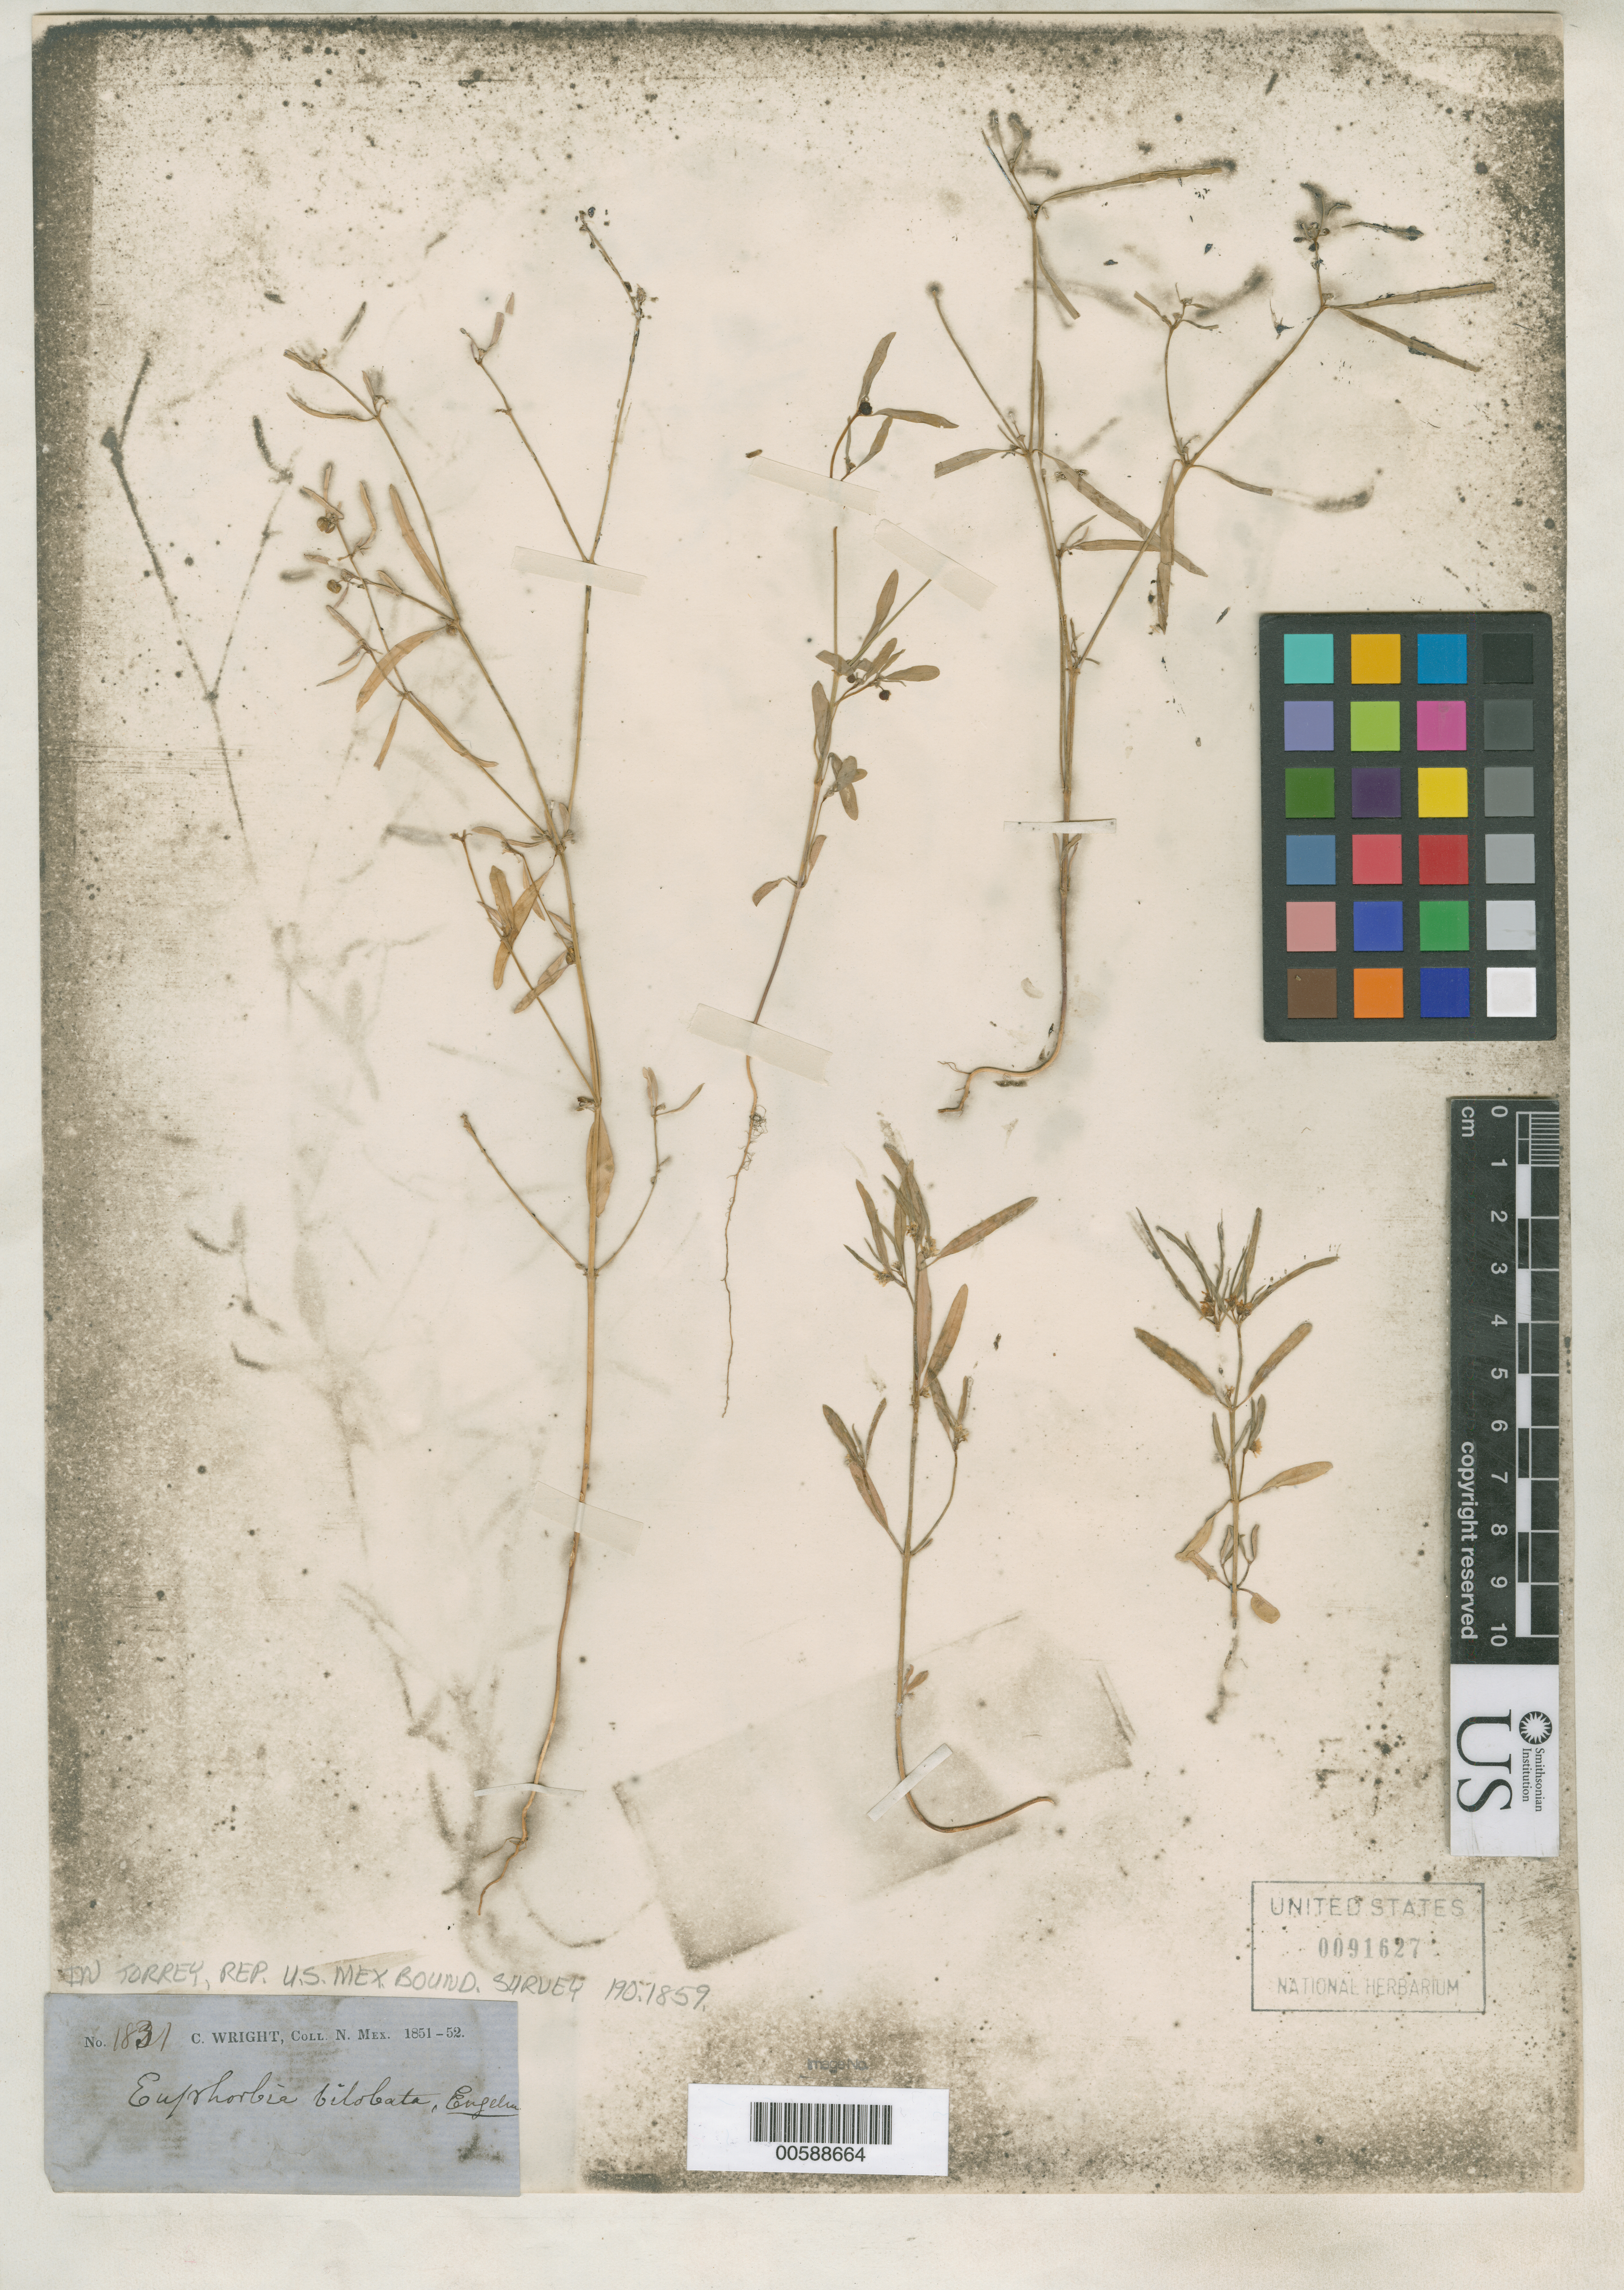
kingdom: Plantae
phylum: Tracheophyta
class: Magnoliopsida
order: Malpighiales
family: Euphorbiaceae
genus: Euphorbia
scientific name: Euphorbia bilobata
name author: Engelm. in Emory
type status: Isosyntype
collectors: C. Wright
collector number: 1831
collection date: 1851/1852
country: United States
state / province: New Mexico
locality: "N. Mex." [=northern Mexico or New Mexico? either way possibly referring to present-day Arizona or Texas]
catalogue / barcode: US 91627